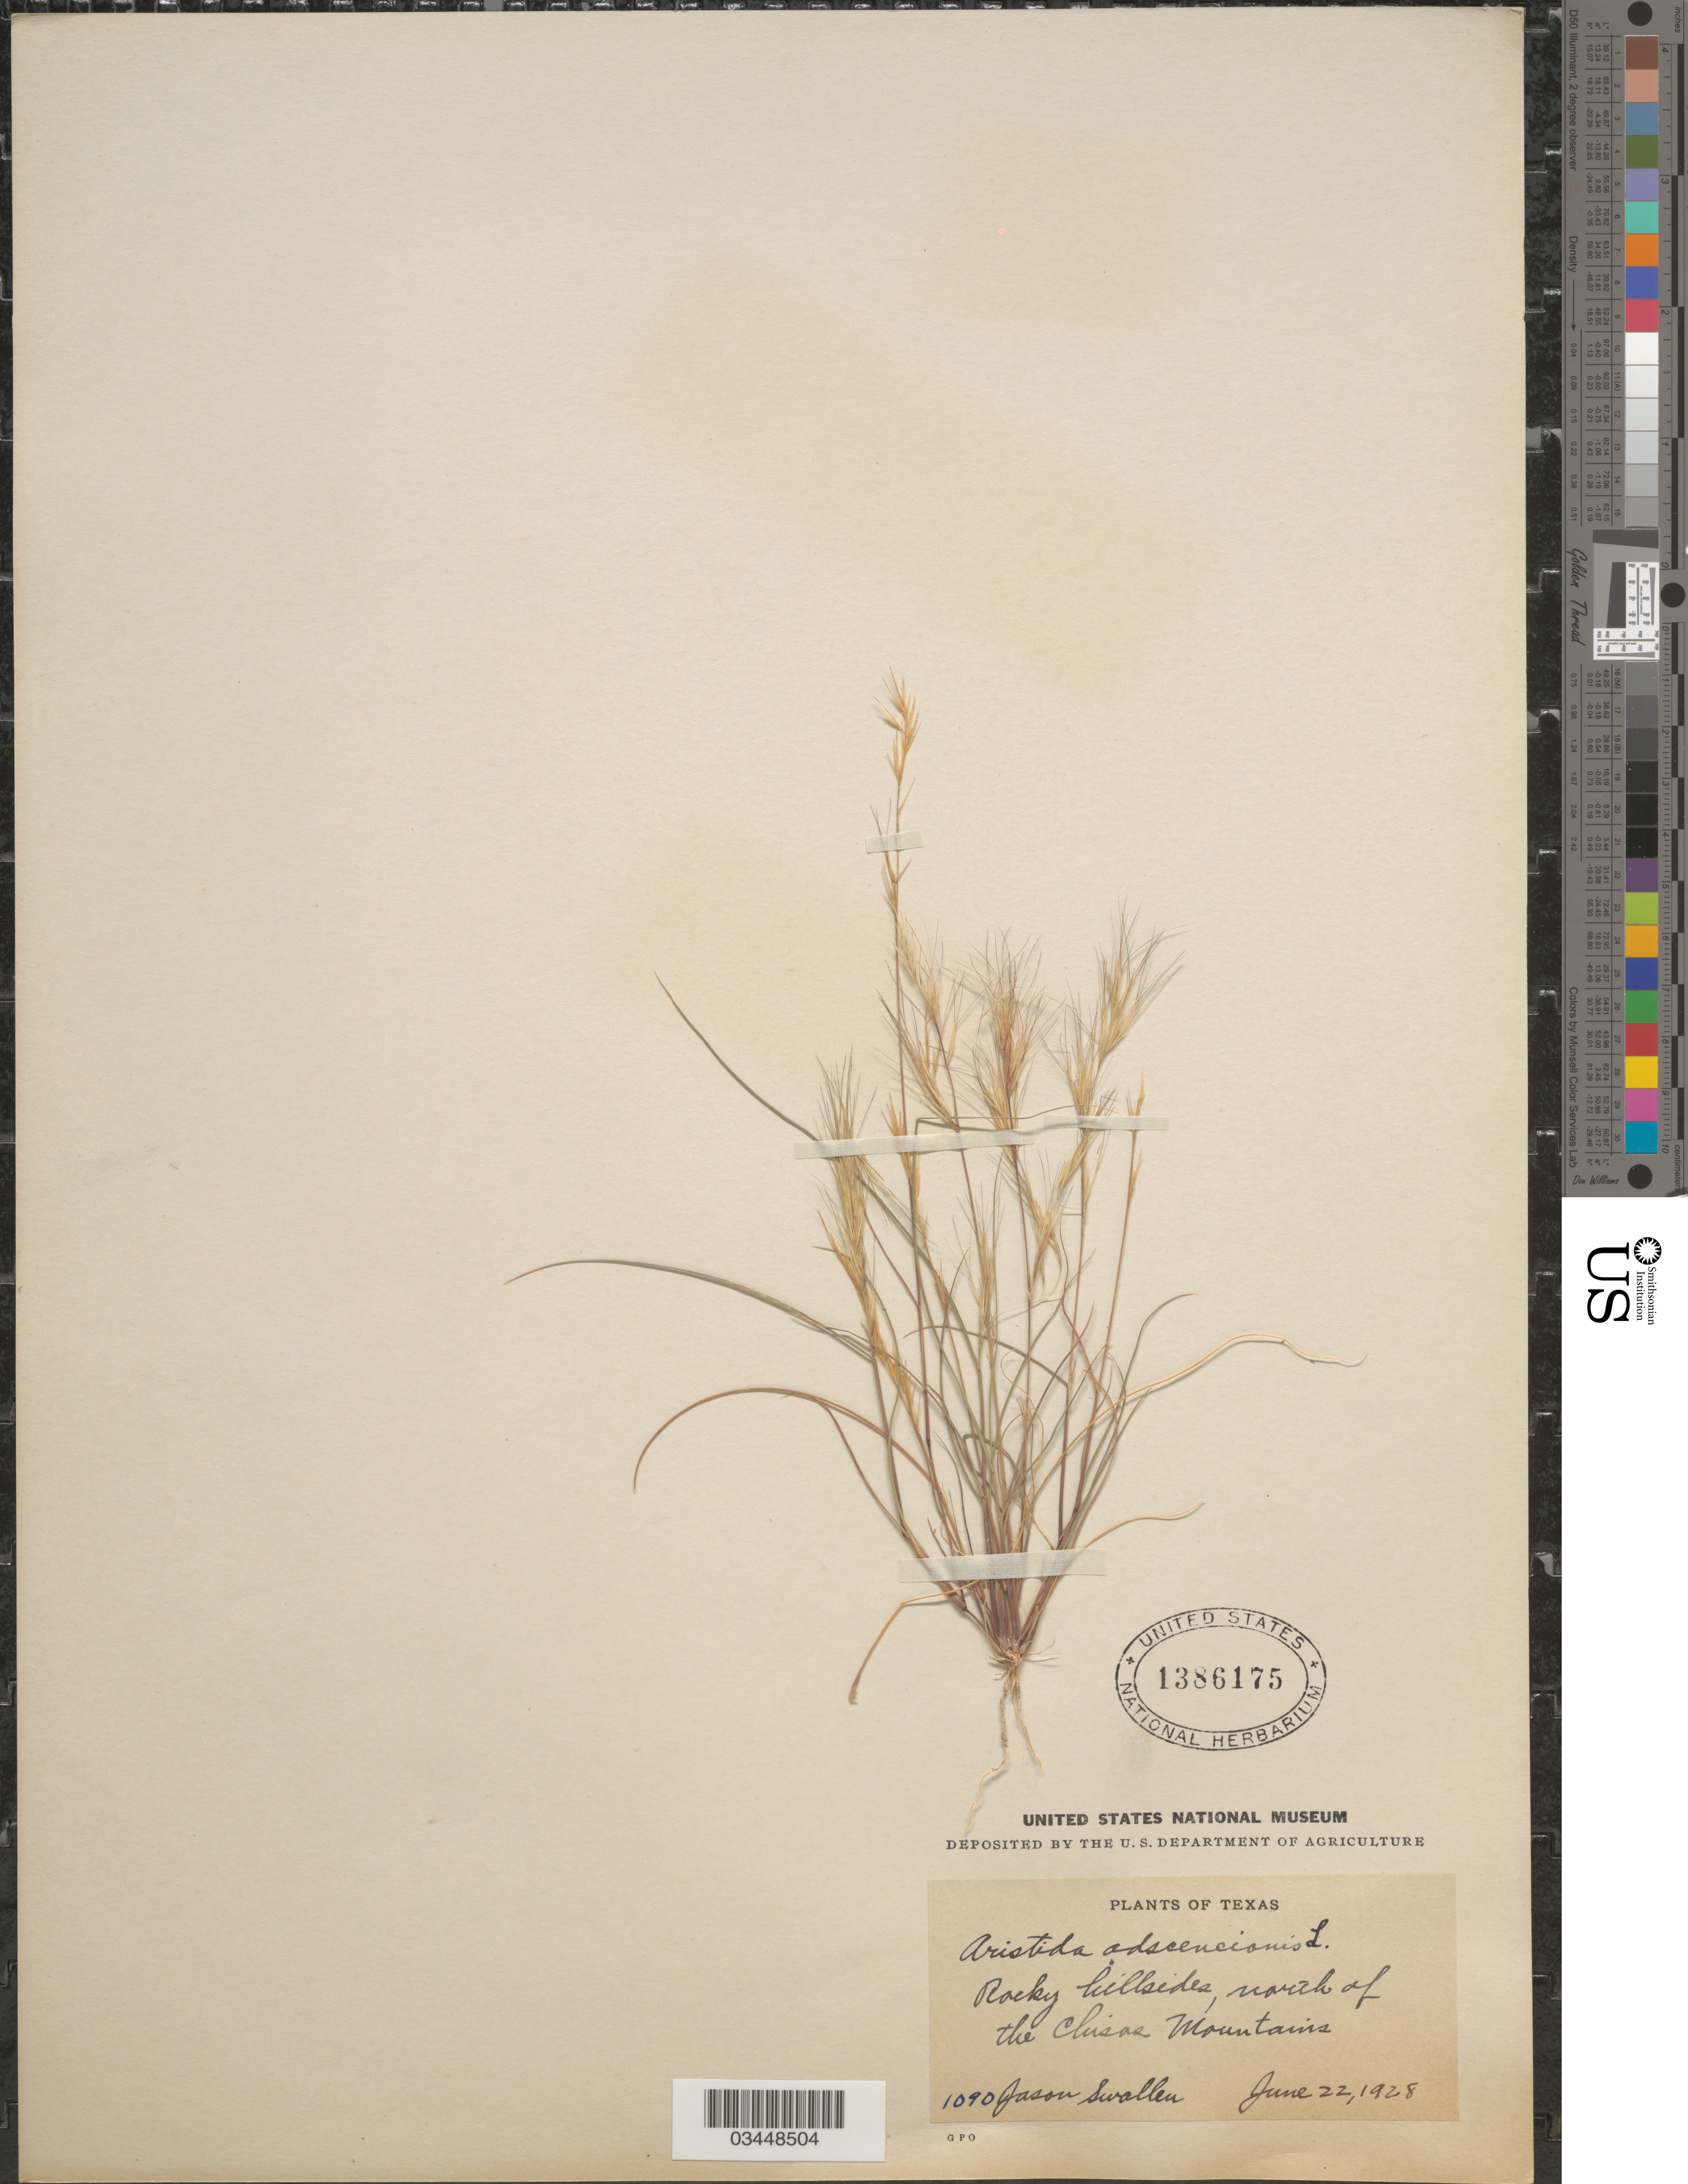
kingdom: Plantae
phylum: Tracheophyta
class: Liliopsida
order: Poales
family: Poaceae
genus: Aristida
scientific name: Aristida adscensionis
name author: L.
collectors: J. R. Swallen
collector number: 1090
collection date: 1928-06-22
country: United States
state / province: Texas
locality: North of the Chisos Mountains.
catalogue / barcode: US 1386175